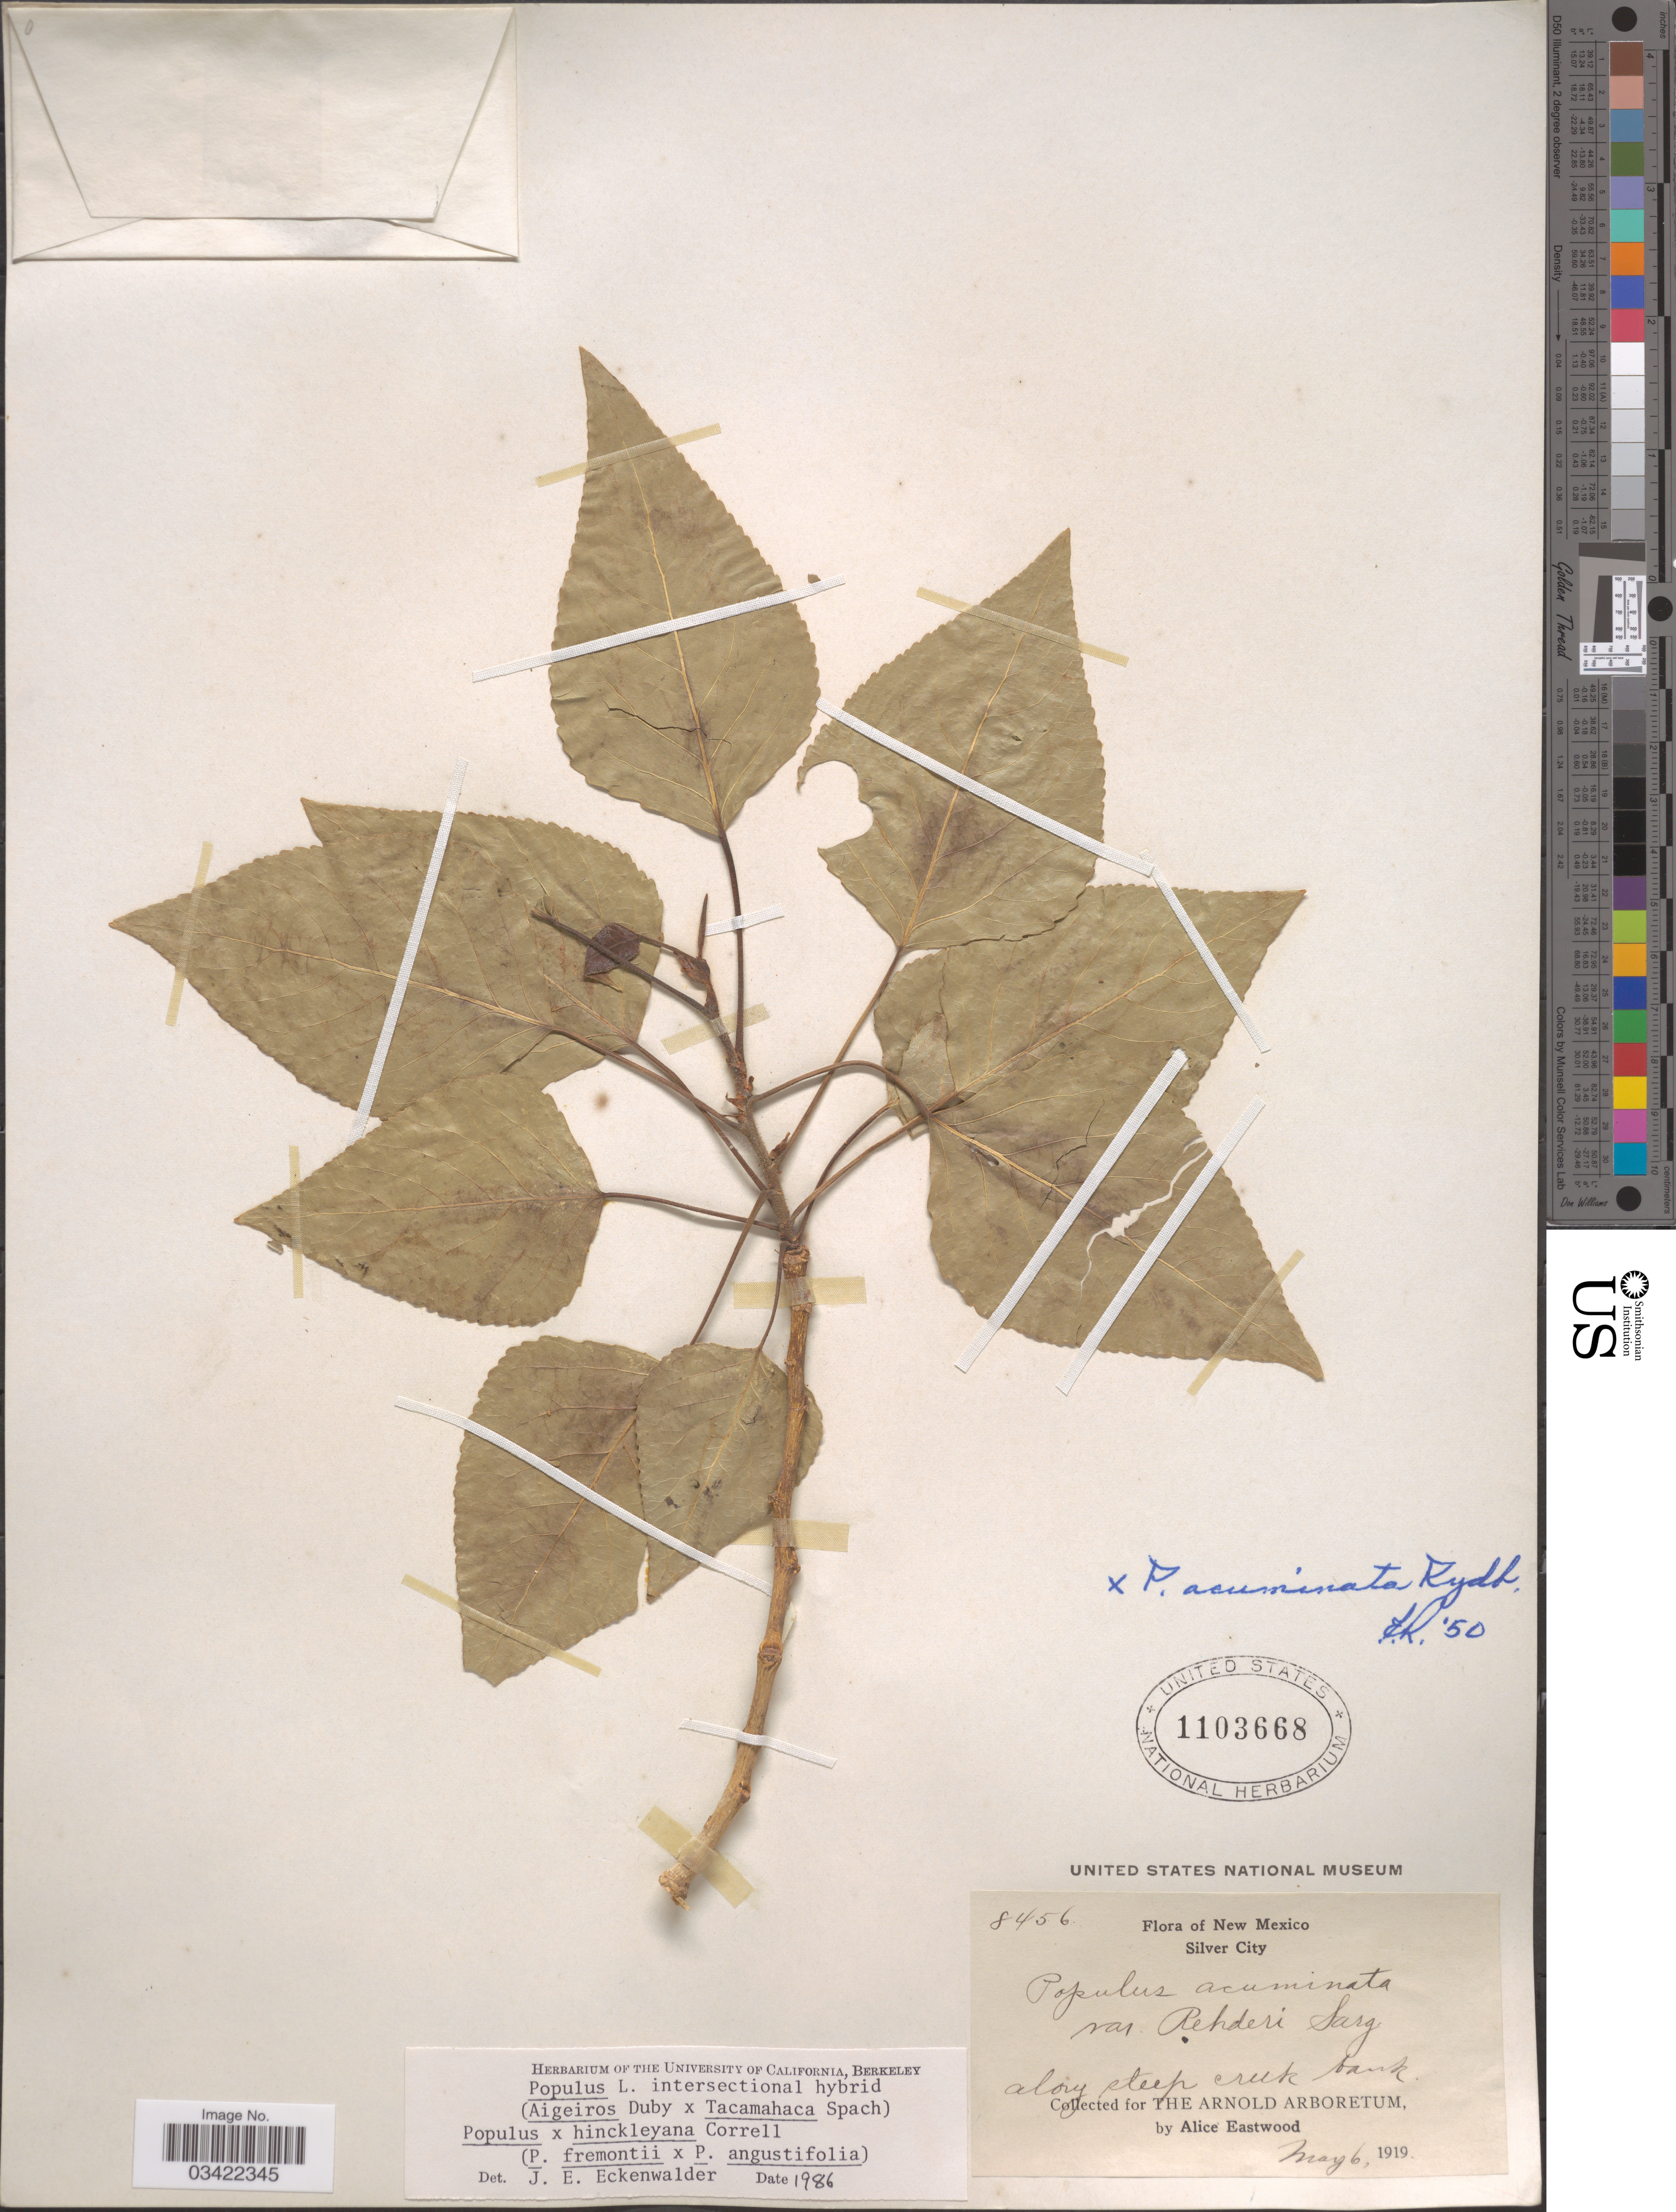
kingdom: Plantae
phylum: Tracheophyta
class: Magnoliopsida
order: Malpighiales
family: Salicaceae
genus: Populus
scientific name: Populus x hinckleyana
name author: Correll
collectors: A. Eastwood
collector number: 8456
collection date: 1919-05-06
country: United States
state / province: New Mexico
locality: Silver City. Along steep creek bank.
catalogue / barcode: US 1103668